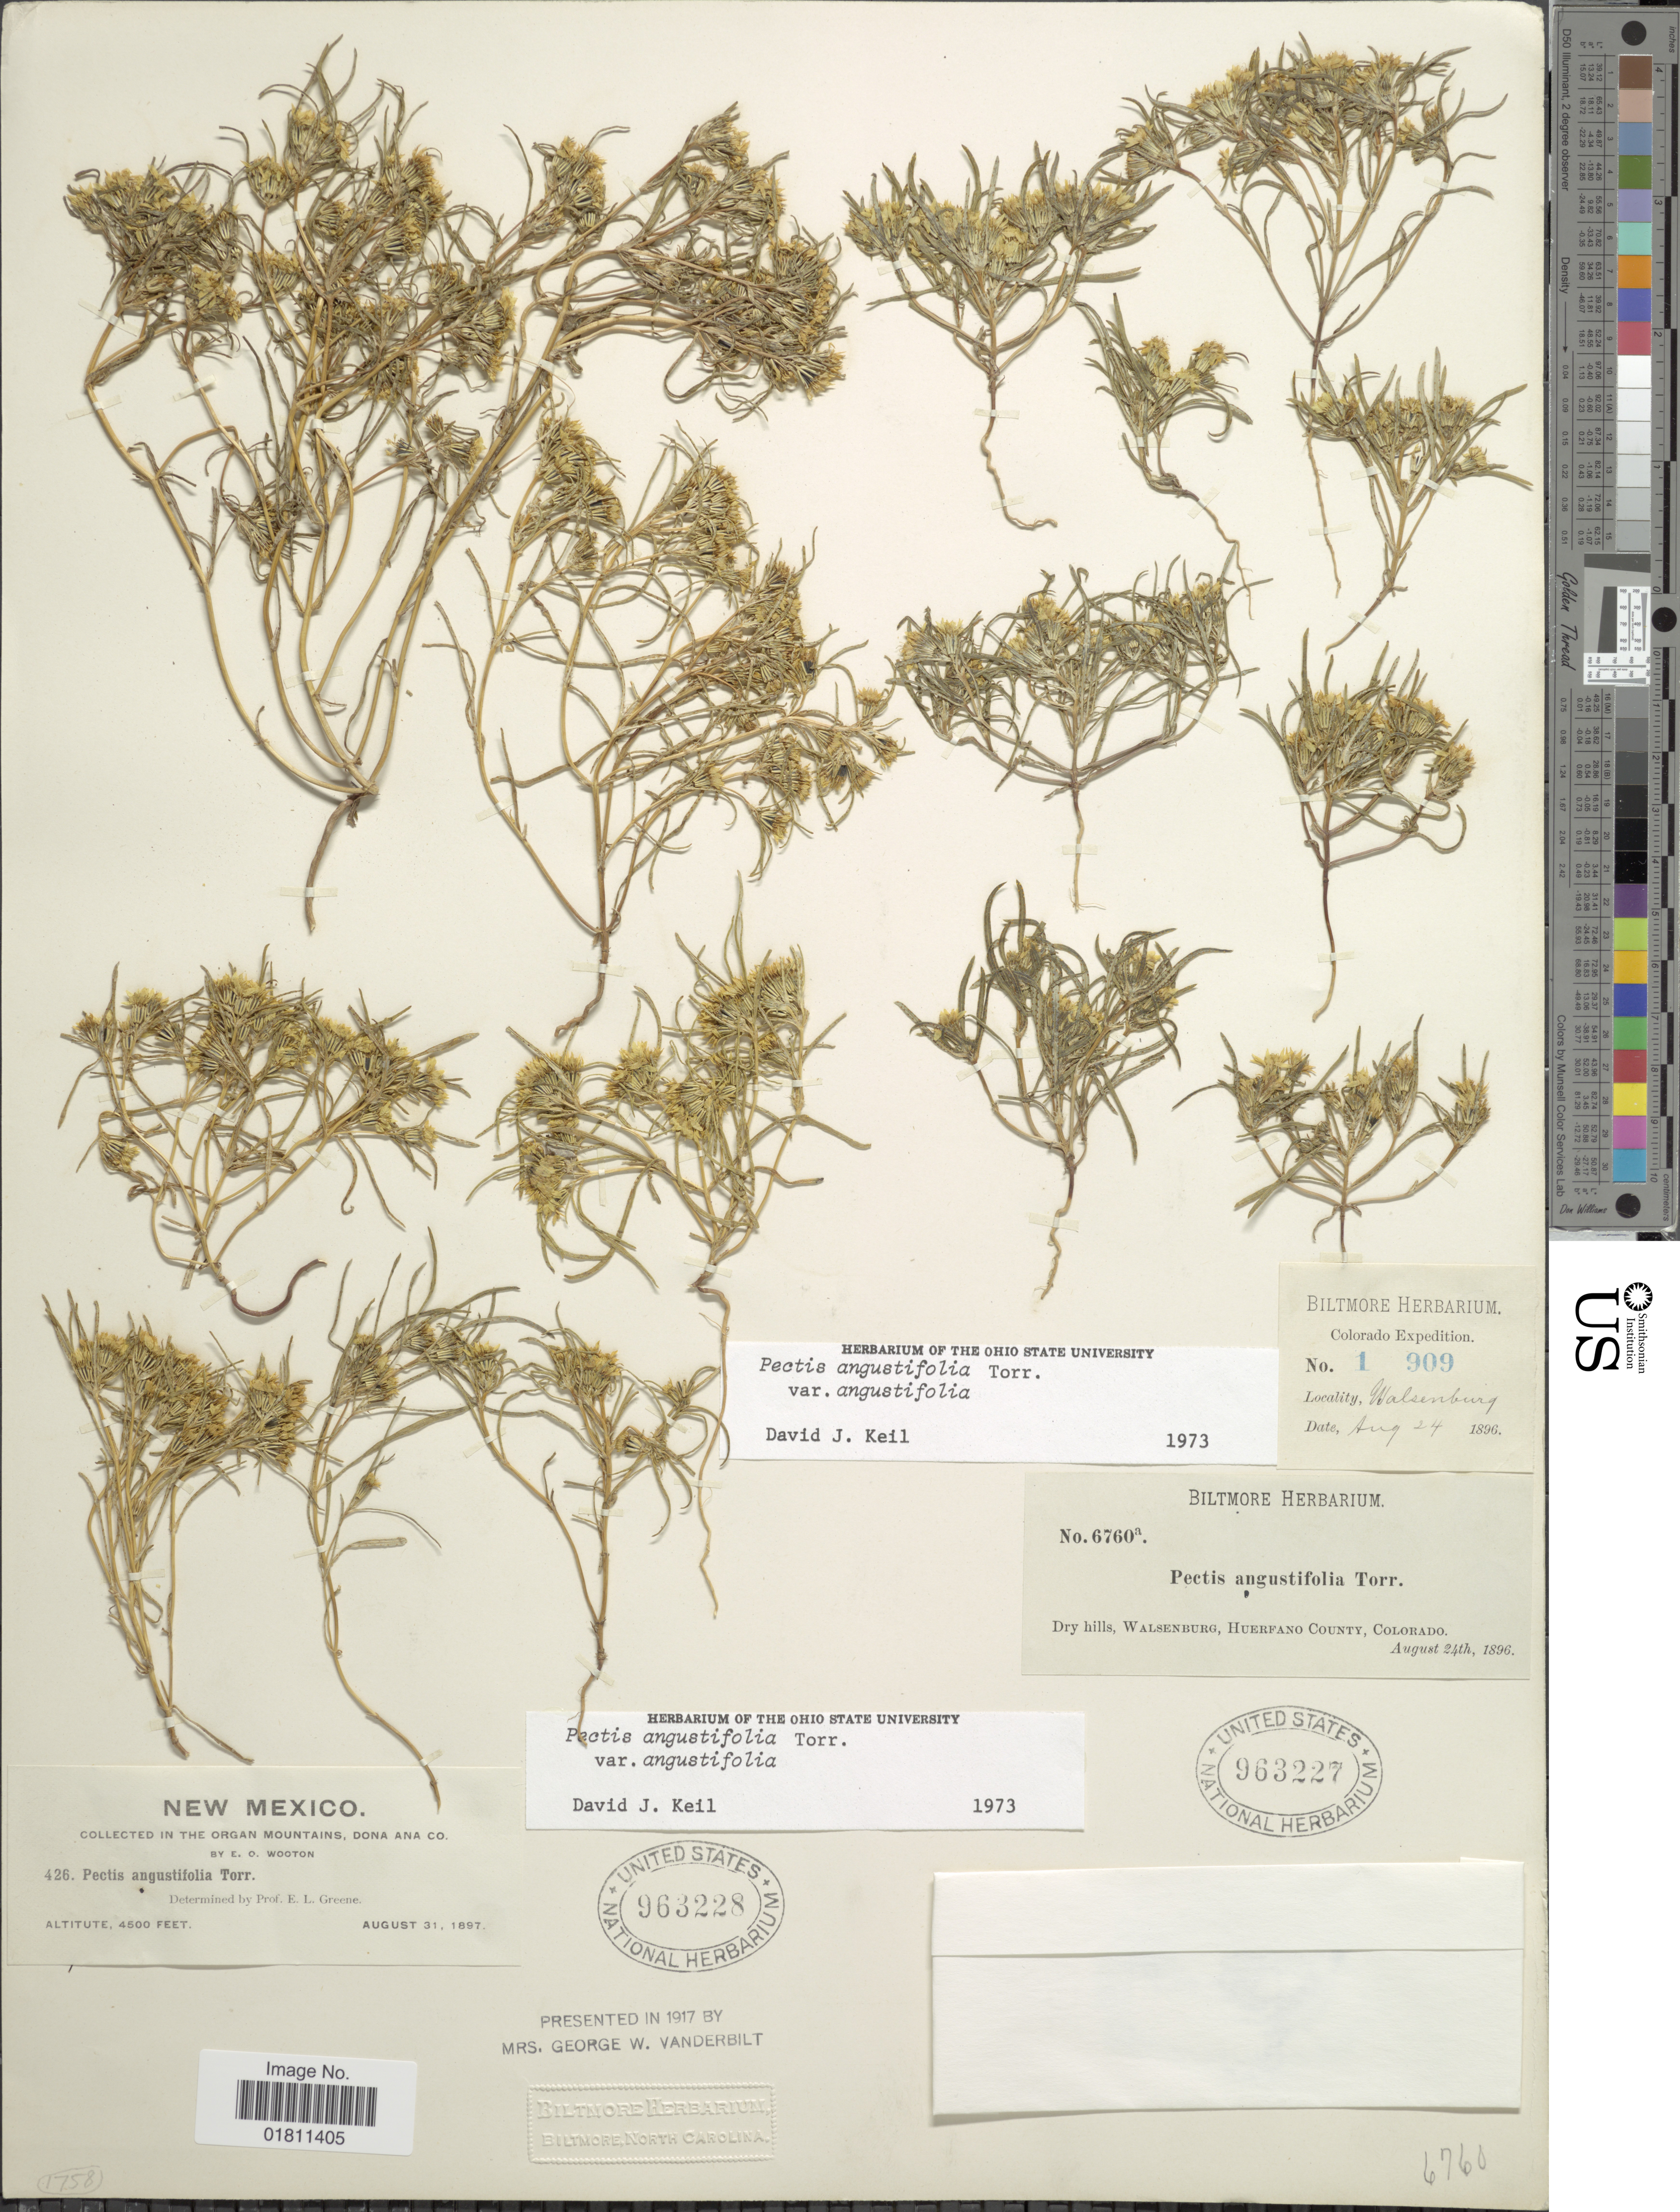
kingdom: Plantae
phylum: Tracheophyta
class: Magnoliopsida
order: Asterales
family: Asteraceae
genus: Pectis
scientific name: Pectis angustifolia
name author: Torr.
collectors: ex herb. Biltmore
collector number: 6760a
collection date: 1896-08-24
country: United States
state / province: Colorado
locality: Dry hills, Walsenburg, Huerfano County, Colorado.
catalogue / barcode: US 963227